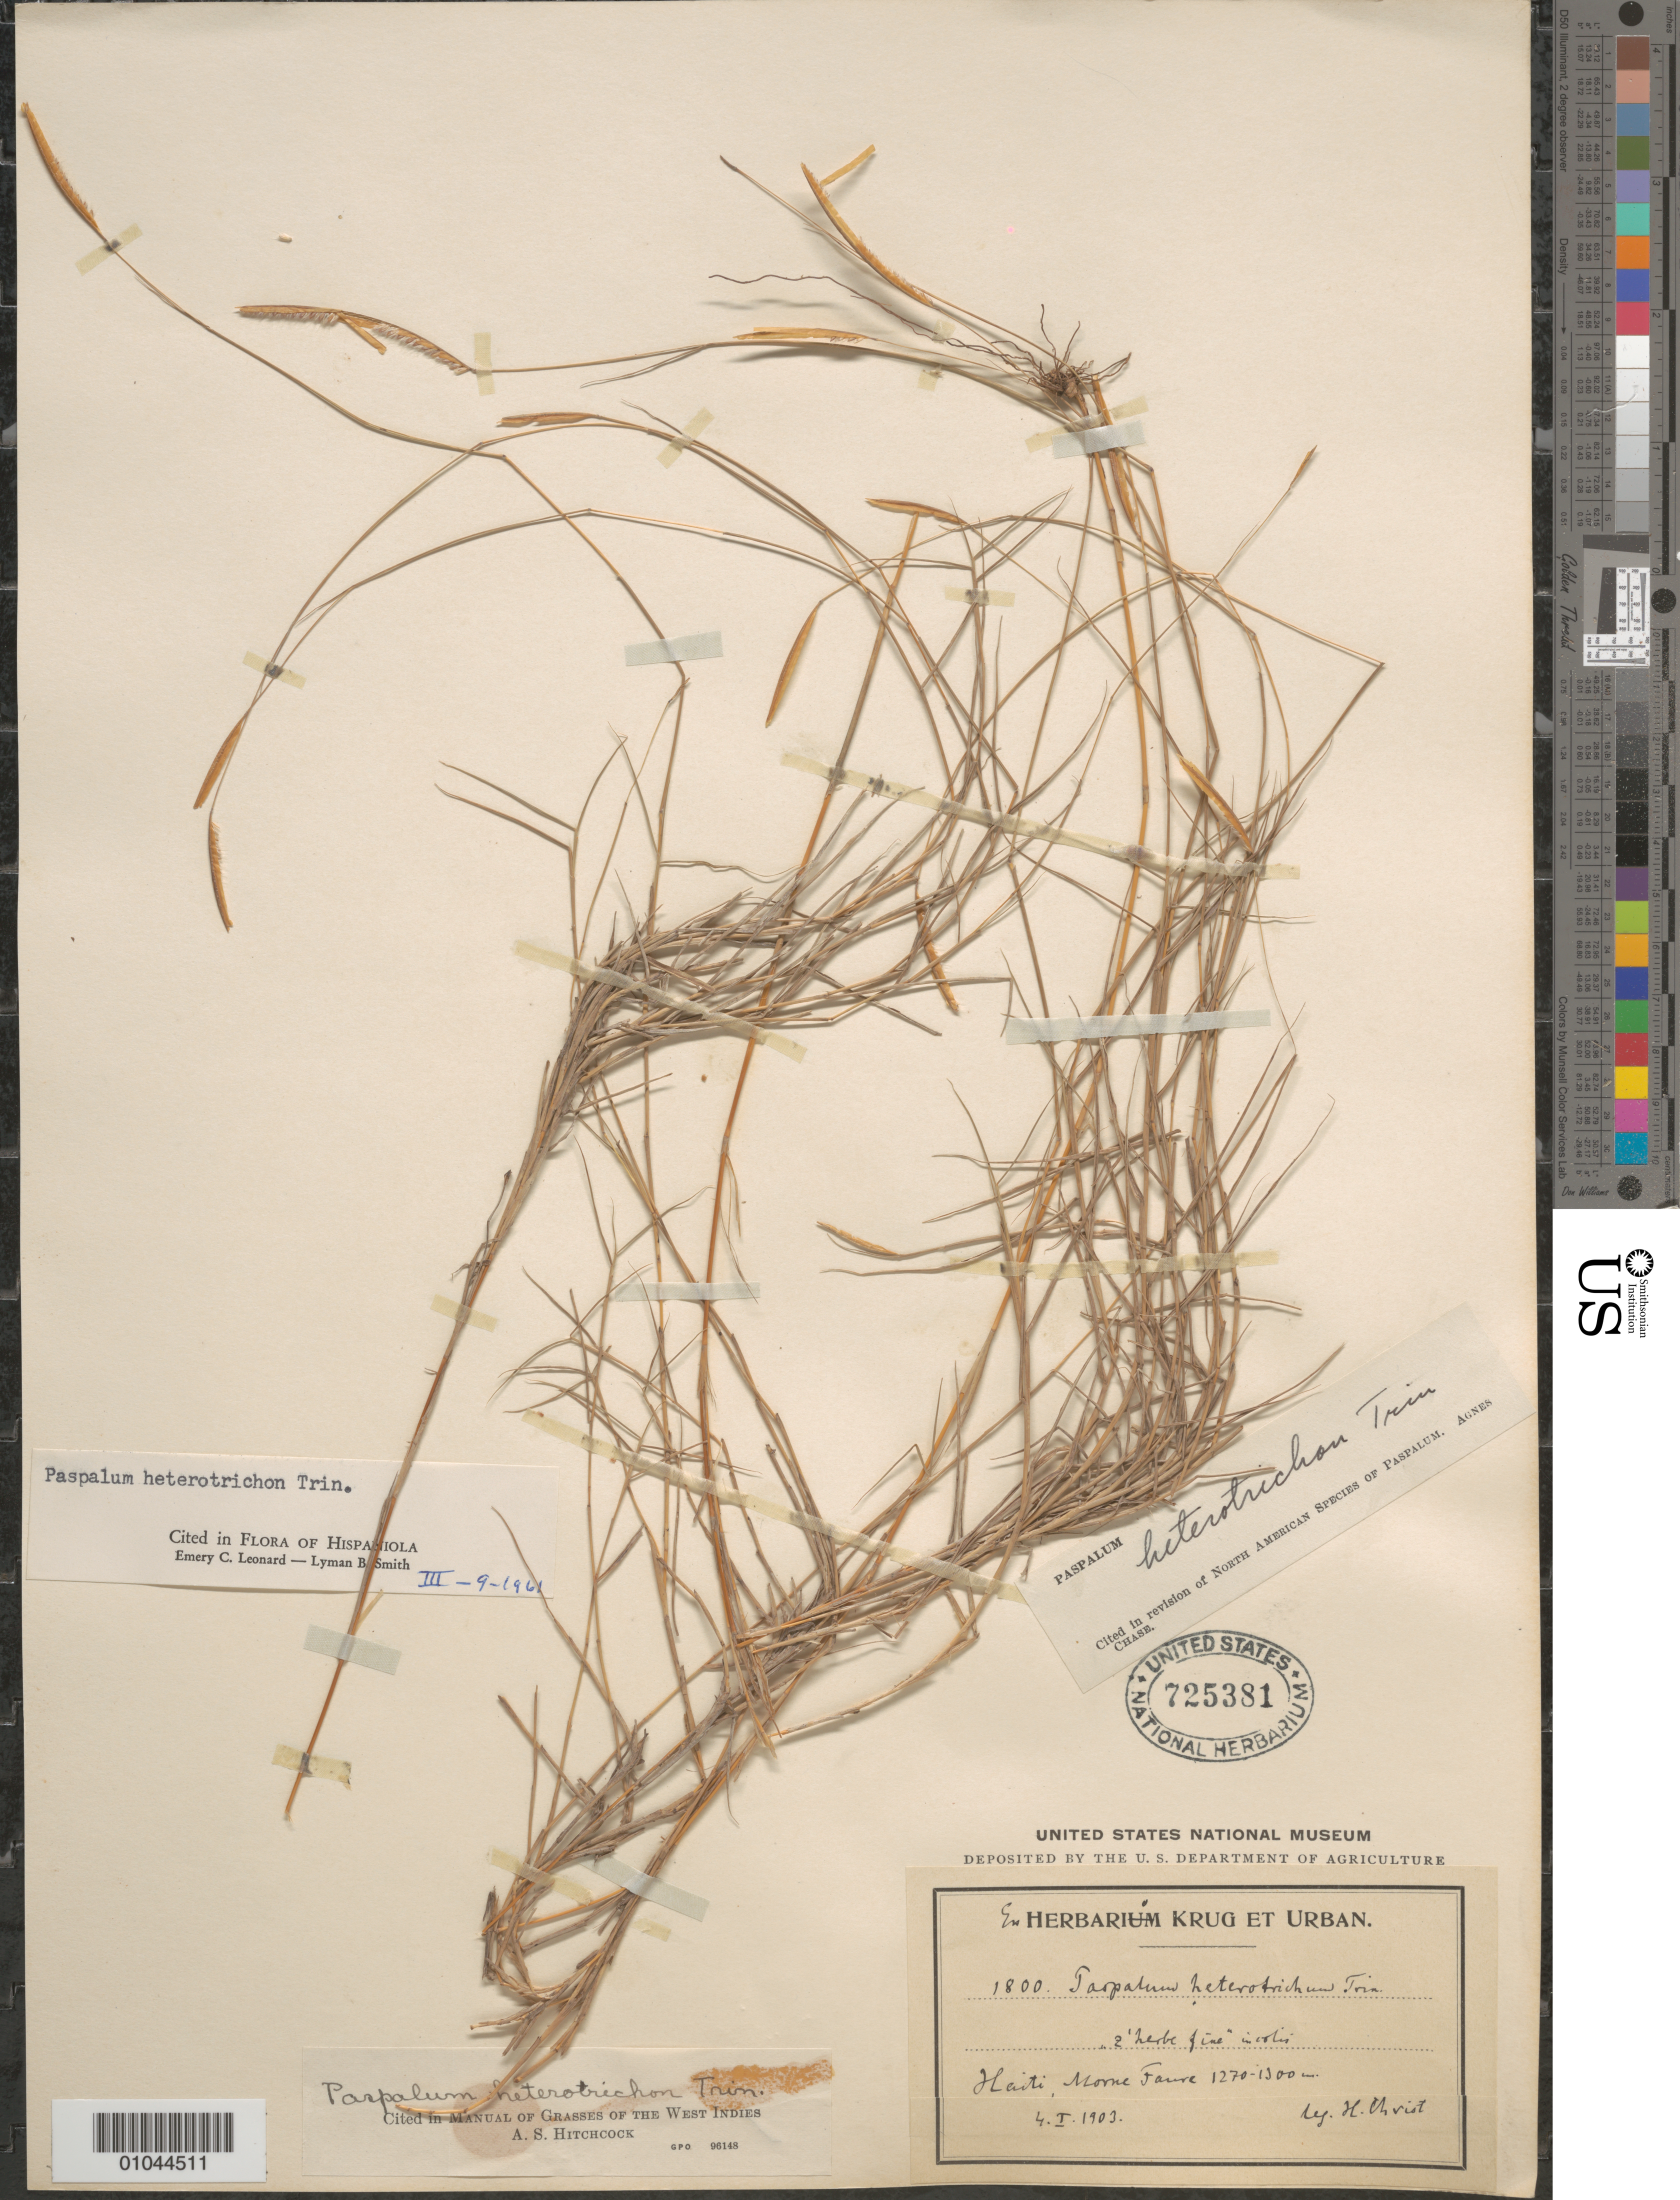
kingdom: Plantae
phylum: Tracheophyta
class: Liliopsida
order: Poales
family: Poaceae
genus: Paspalum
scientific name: Paspalum heterotrichum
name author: Trin.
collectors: H. Christ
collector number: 1800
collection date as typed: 04 Jan 1903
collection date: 1903-01-04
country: Haiti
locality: Morne Faure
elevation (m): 1270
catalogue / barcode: US 725381